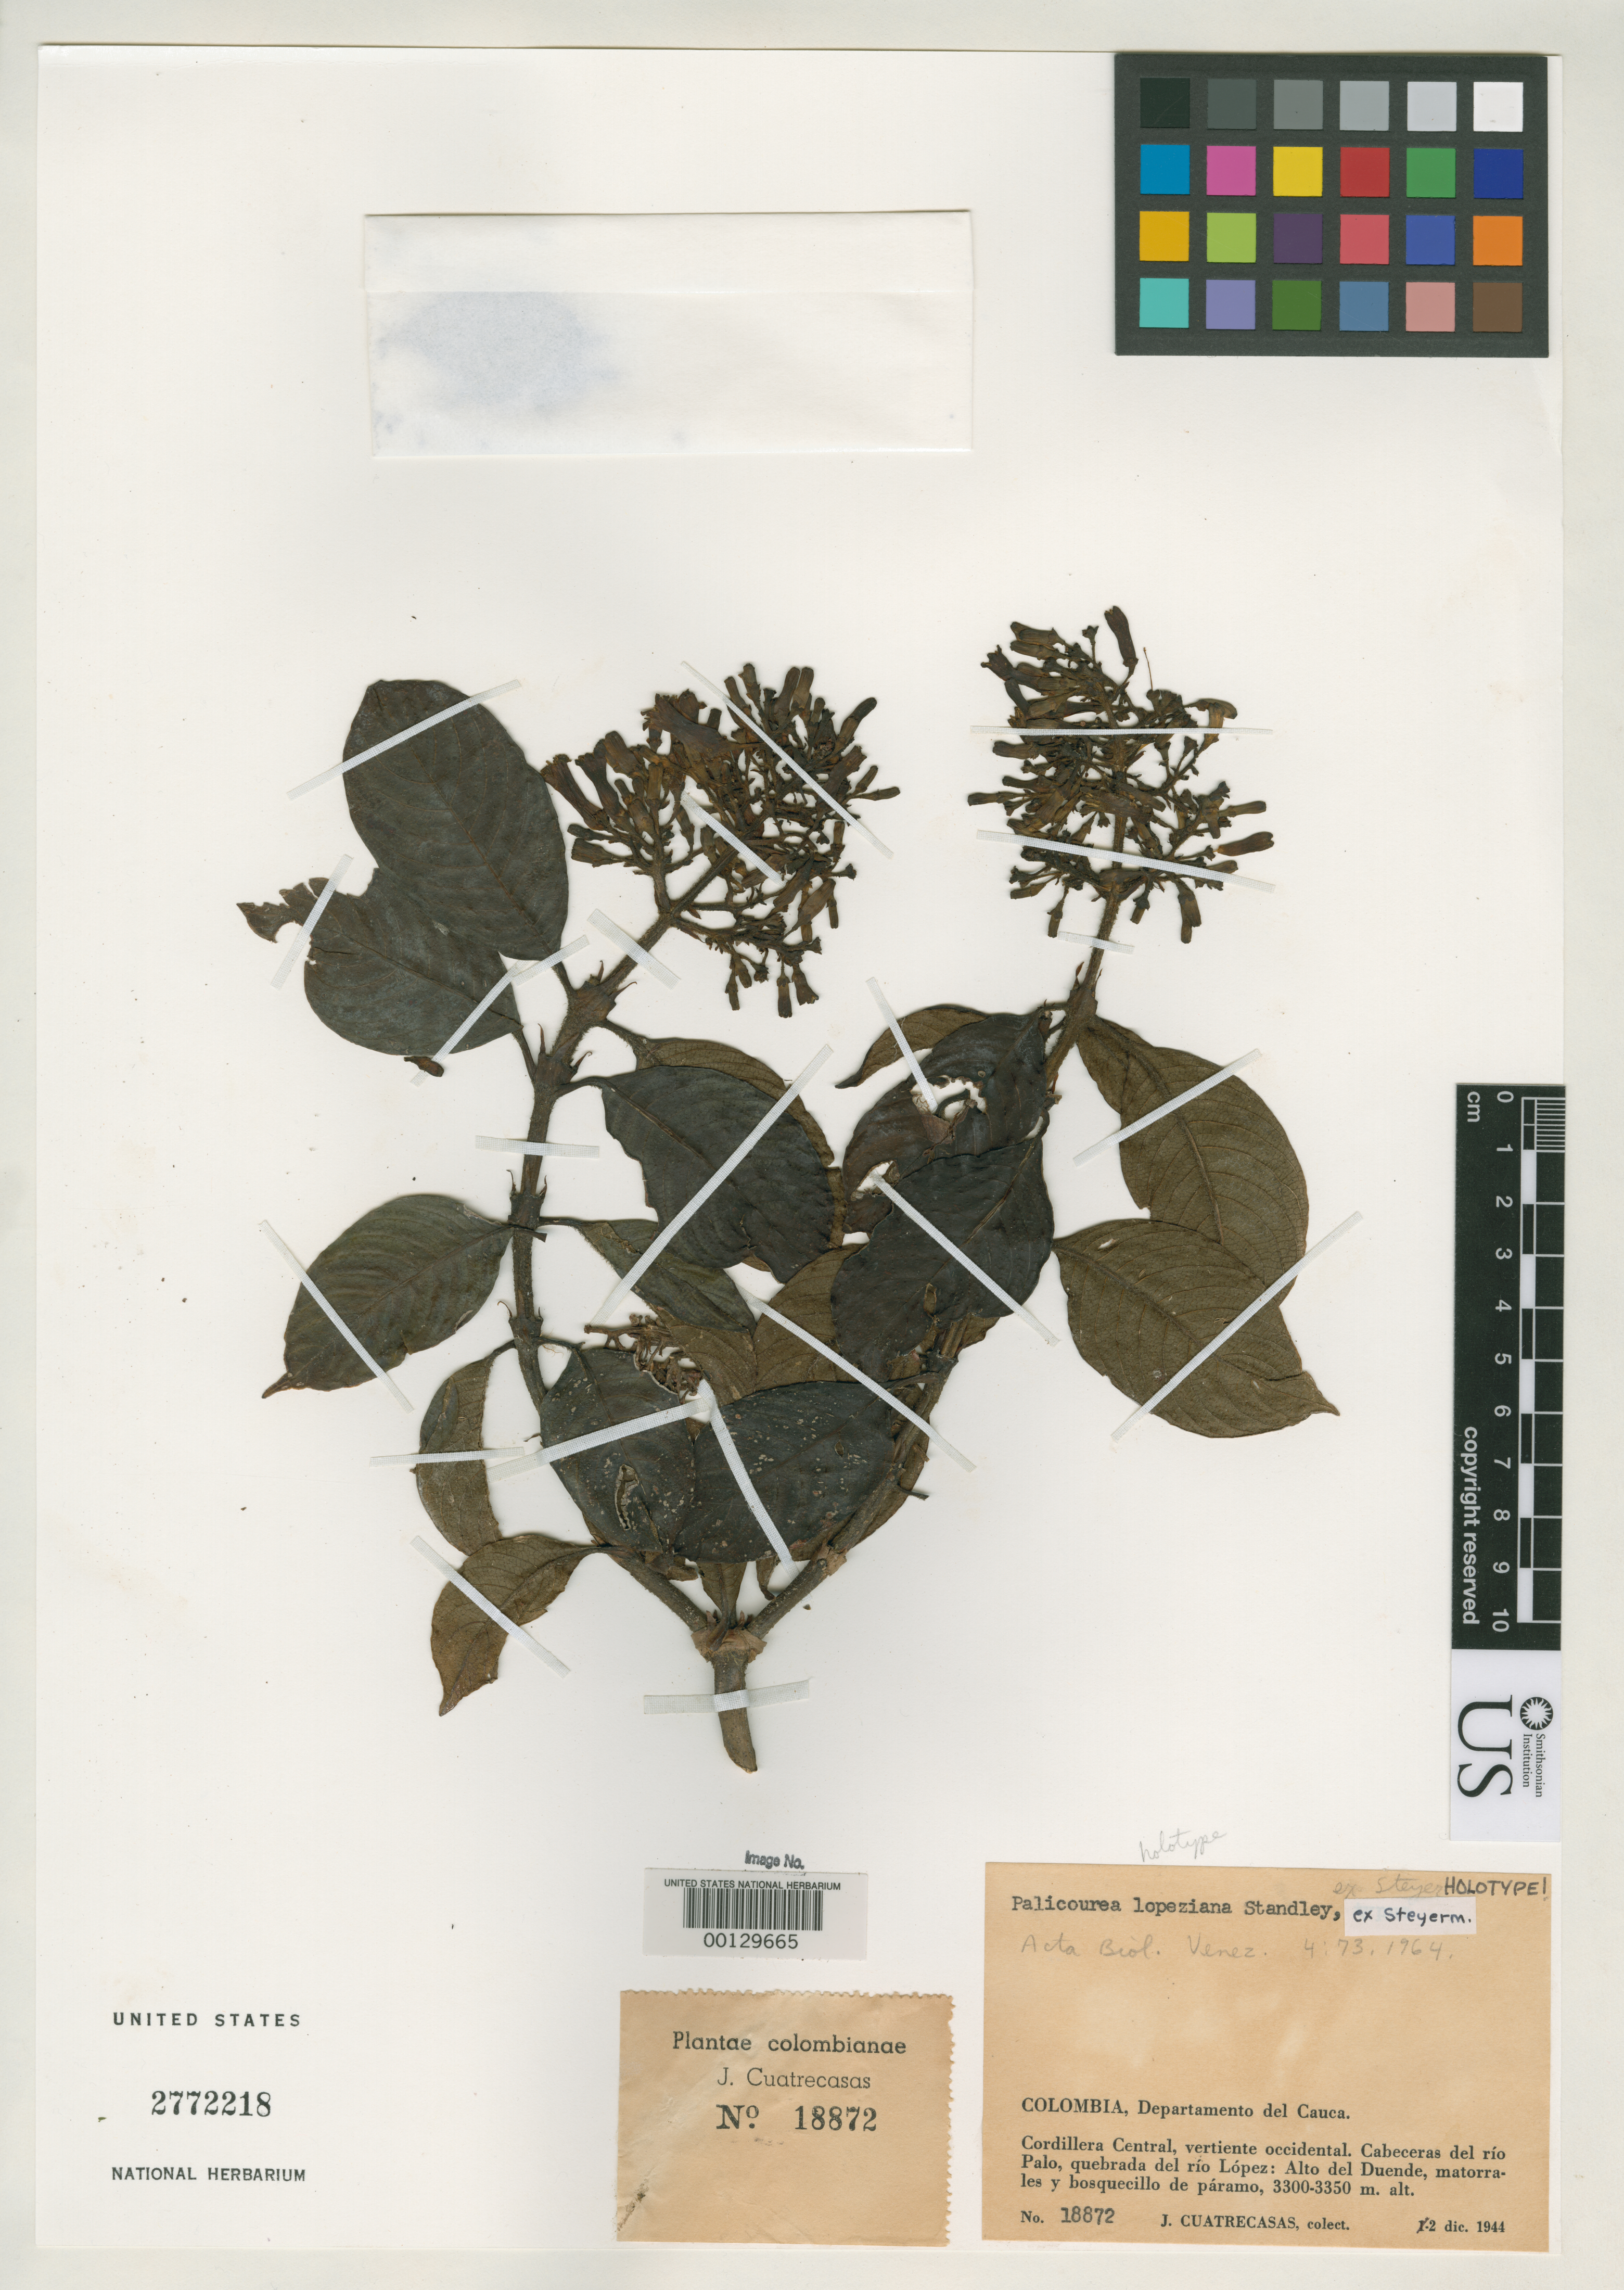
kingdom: Plantae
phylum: Tracheophyta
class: Magnoliopsida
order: Gentianales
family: Rubiaceae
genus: Palicourea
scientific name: Palicourea lopeziana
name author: Standl. ex Steyerm.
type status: Holotype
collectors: J. Cuatrecasas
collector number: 18872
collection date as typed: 01 Dec 1944 to 02 Dec 1944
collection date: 1944-12-01/1944-12-02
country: Colombia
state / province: Cauca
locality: Cordillera Central, Vertiente Occidental, Cabecera del Rio Palo, Quebrada del Rio Lopez, Alto del Duende.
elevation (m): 3300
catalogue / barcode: US 2772218